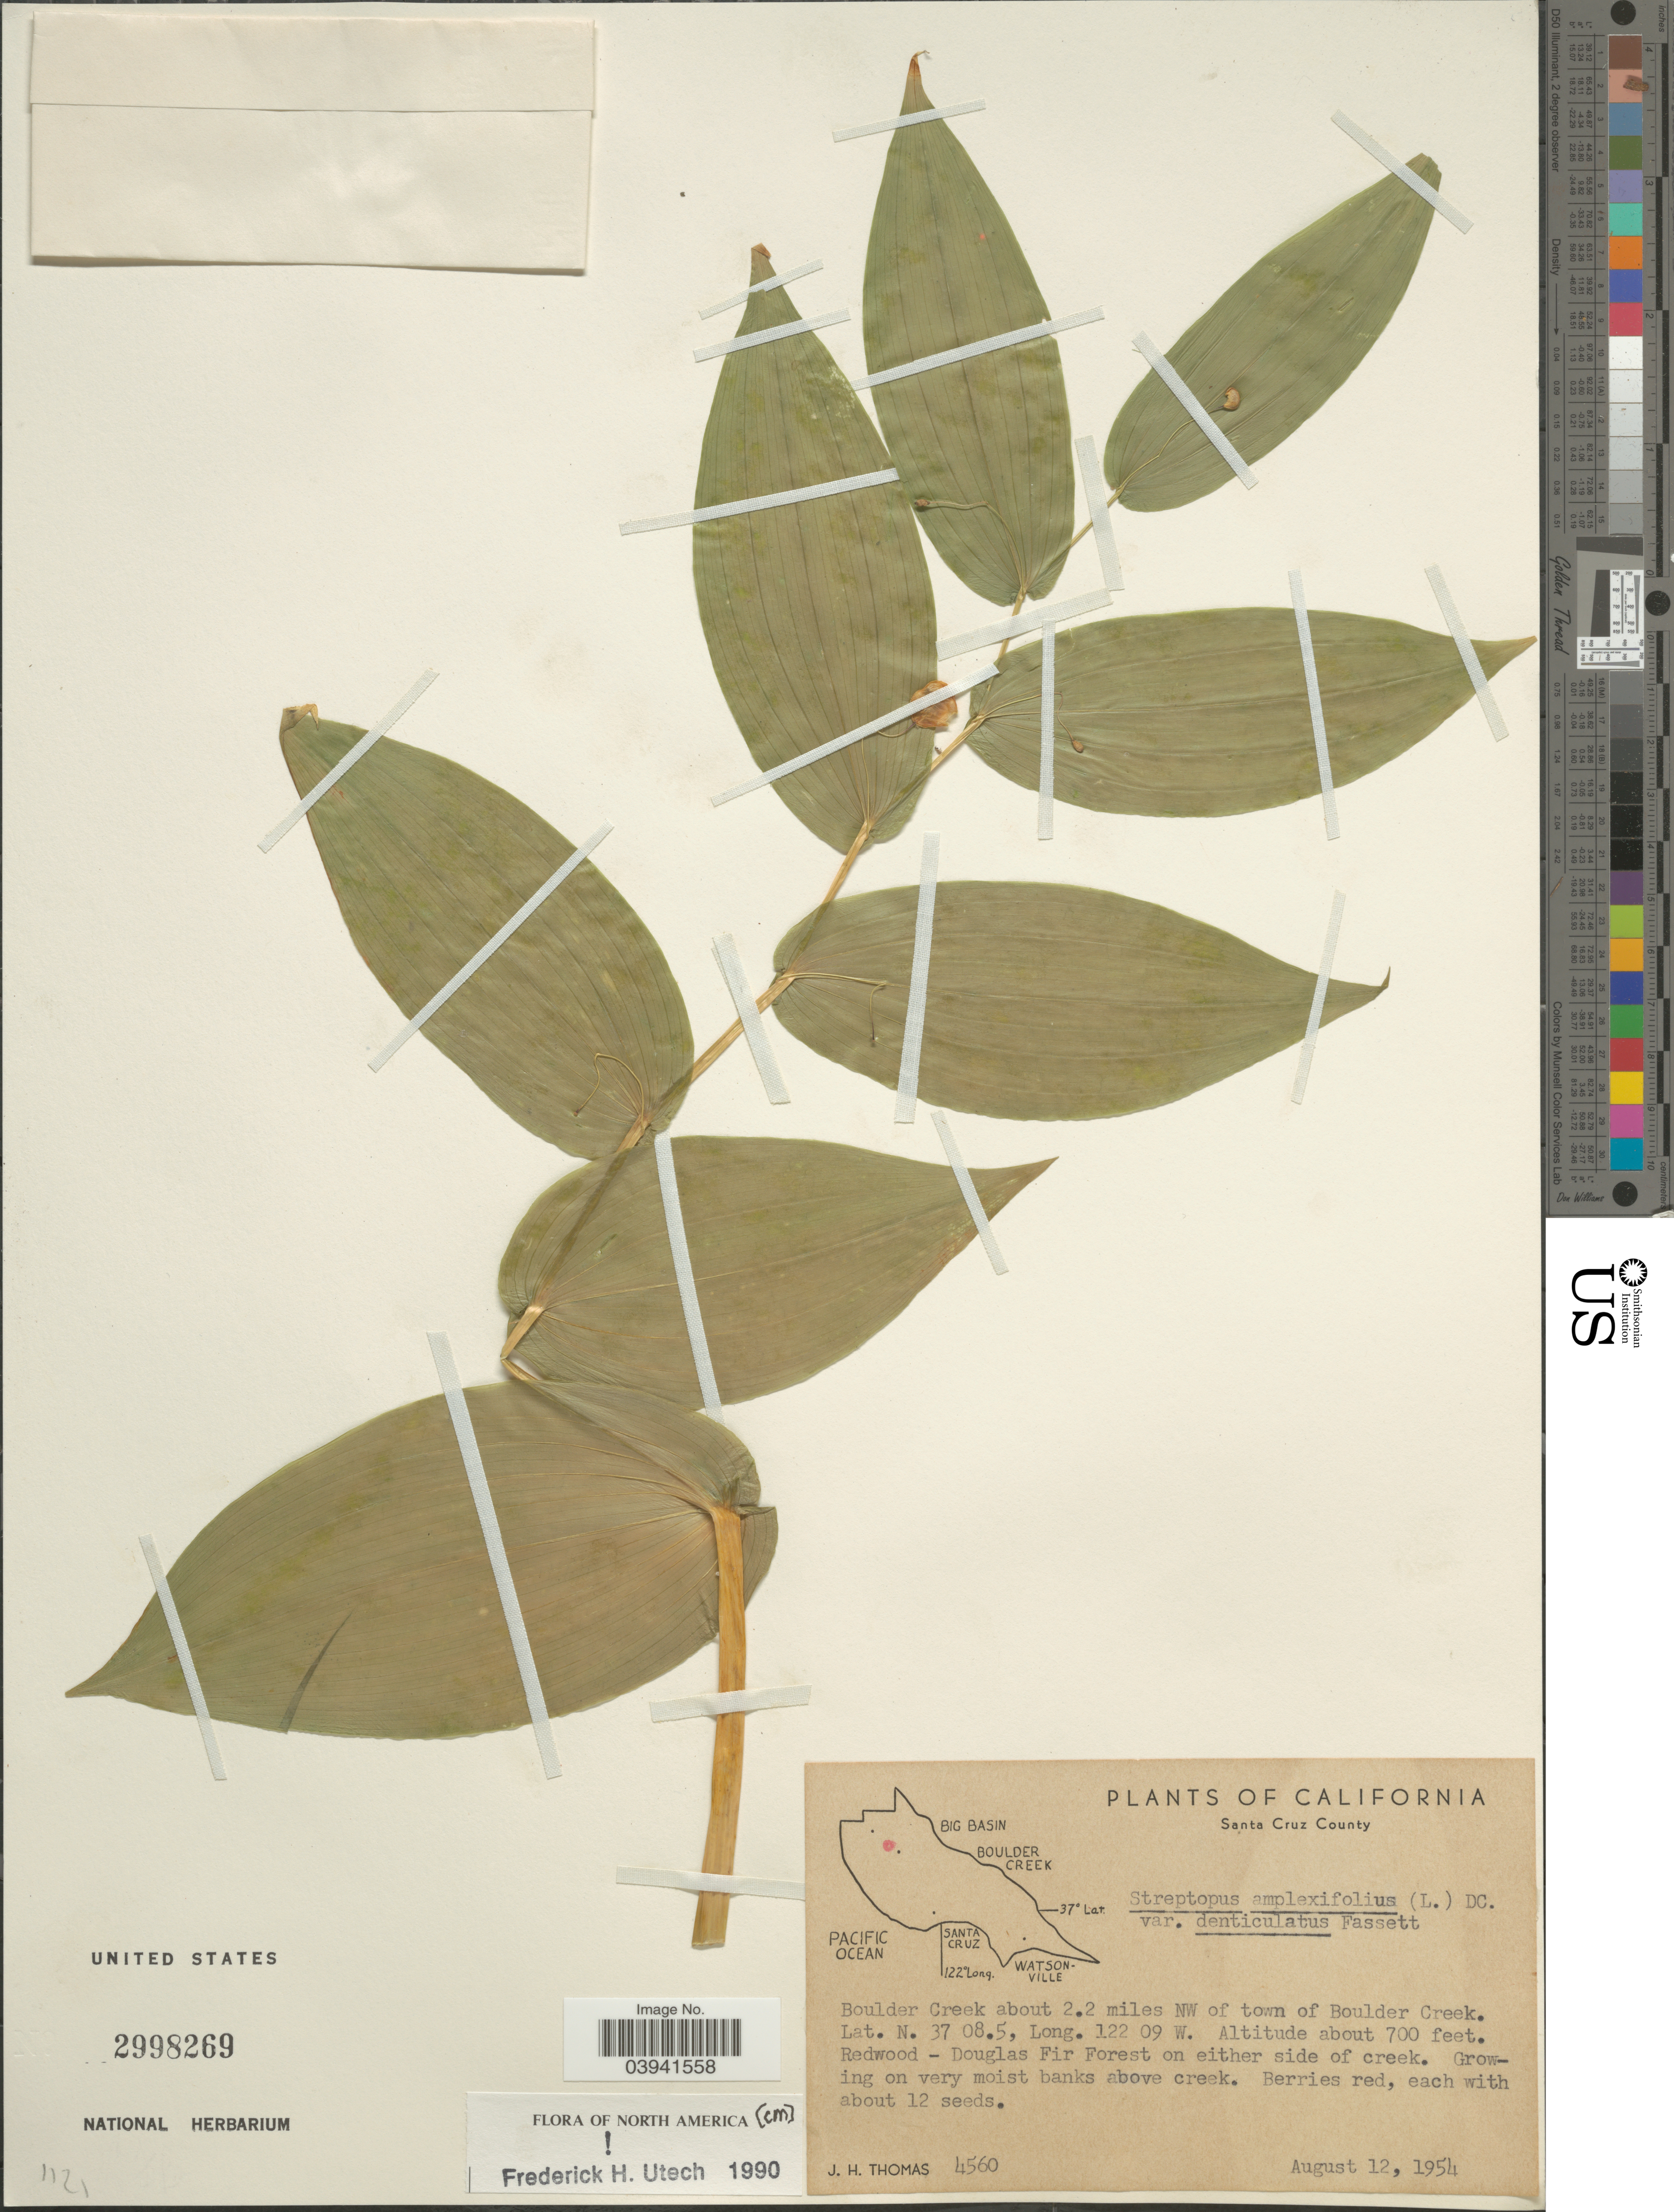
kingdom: Plantae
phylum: Tracheophyta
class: Liliopsida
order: Liliales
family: Liliaceae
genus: Streptopus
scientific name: Streptopus amplexifolius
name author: (L.) DC.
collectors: J. H. Thomas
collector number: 4560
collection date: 1954-08-12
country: United States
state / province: California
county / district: Santa Cruz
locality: Santa Cruz County. Boulder Creek about 2.2 miles NW of town of Boulder Creek. Redwood- Douglas Fir Forest on either side of creek.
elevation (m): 213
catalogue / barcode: US 2998269